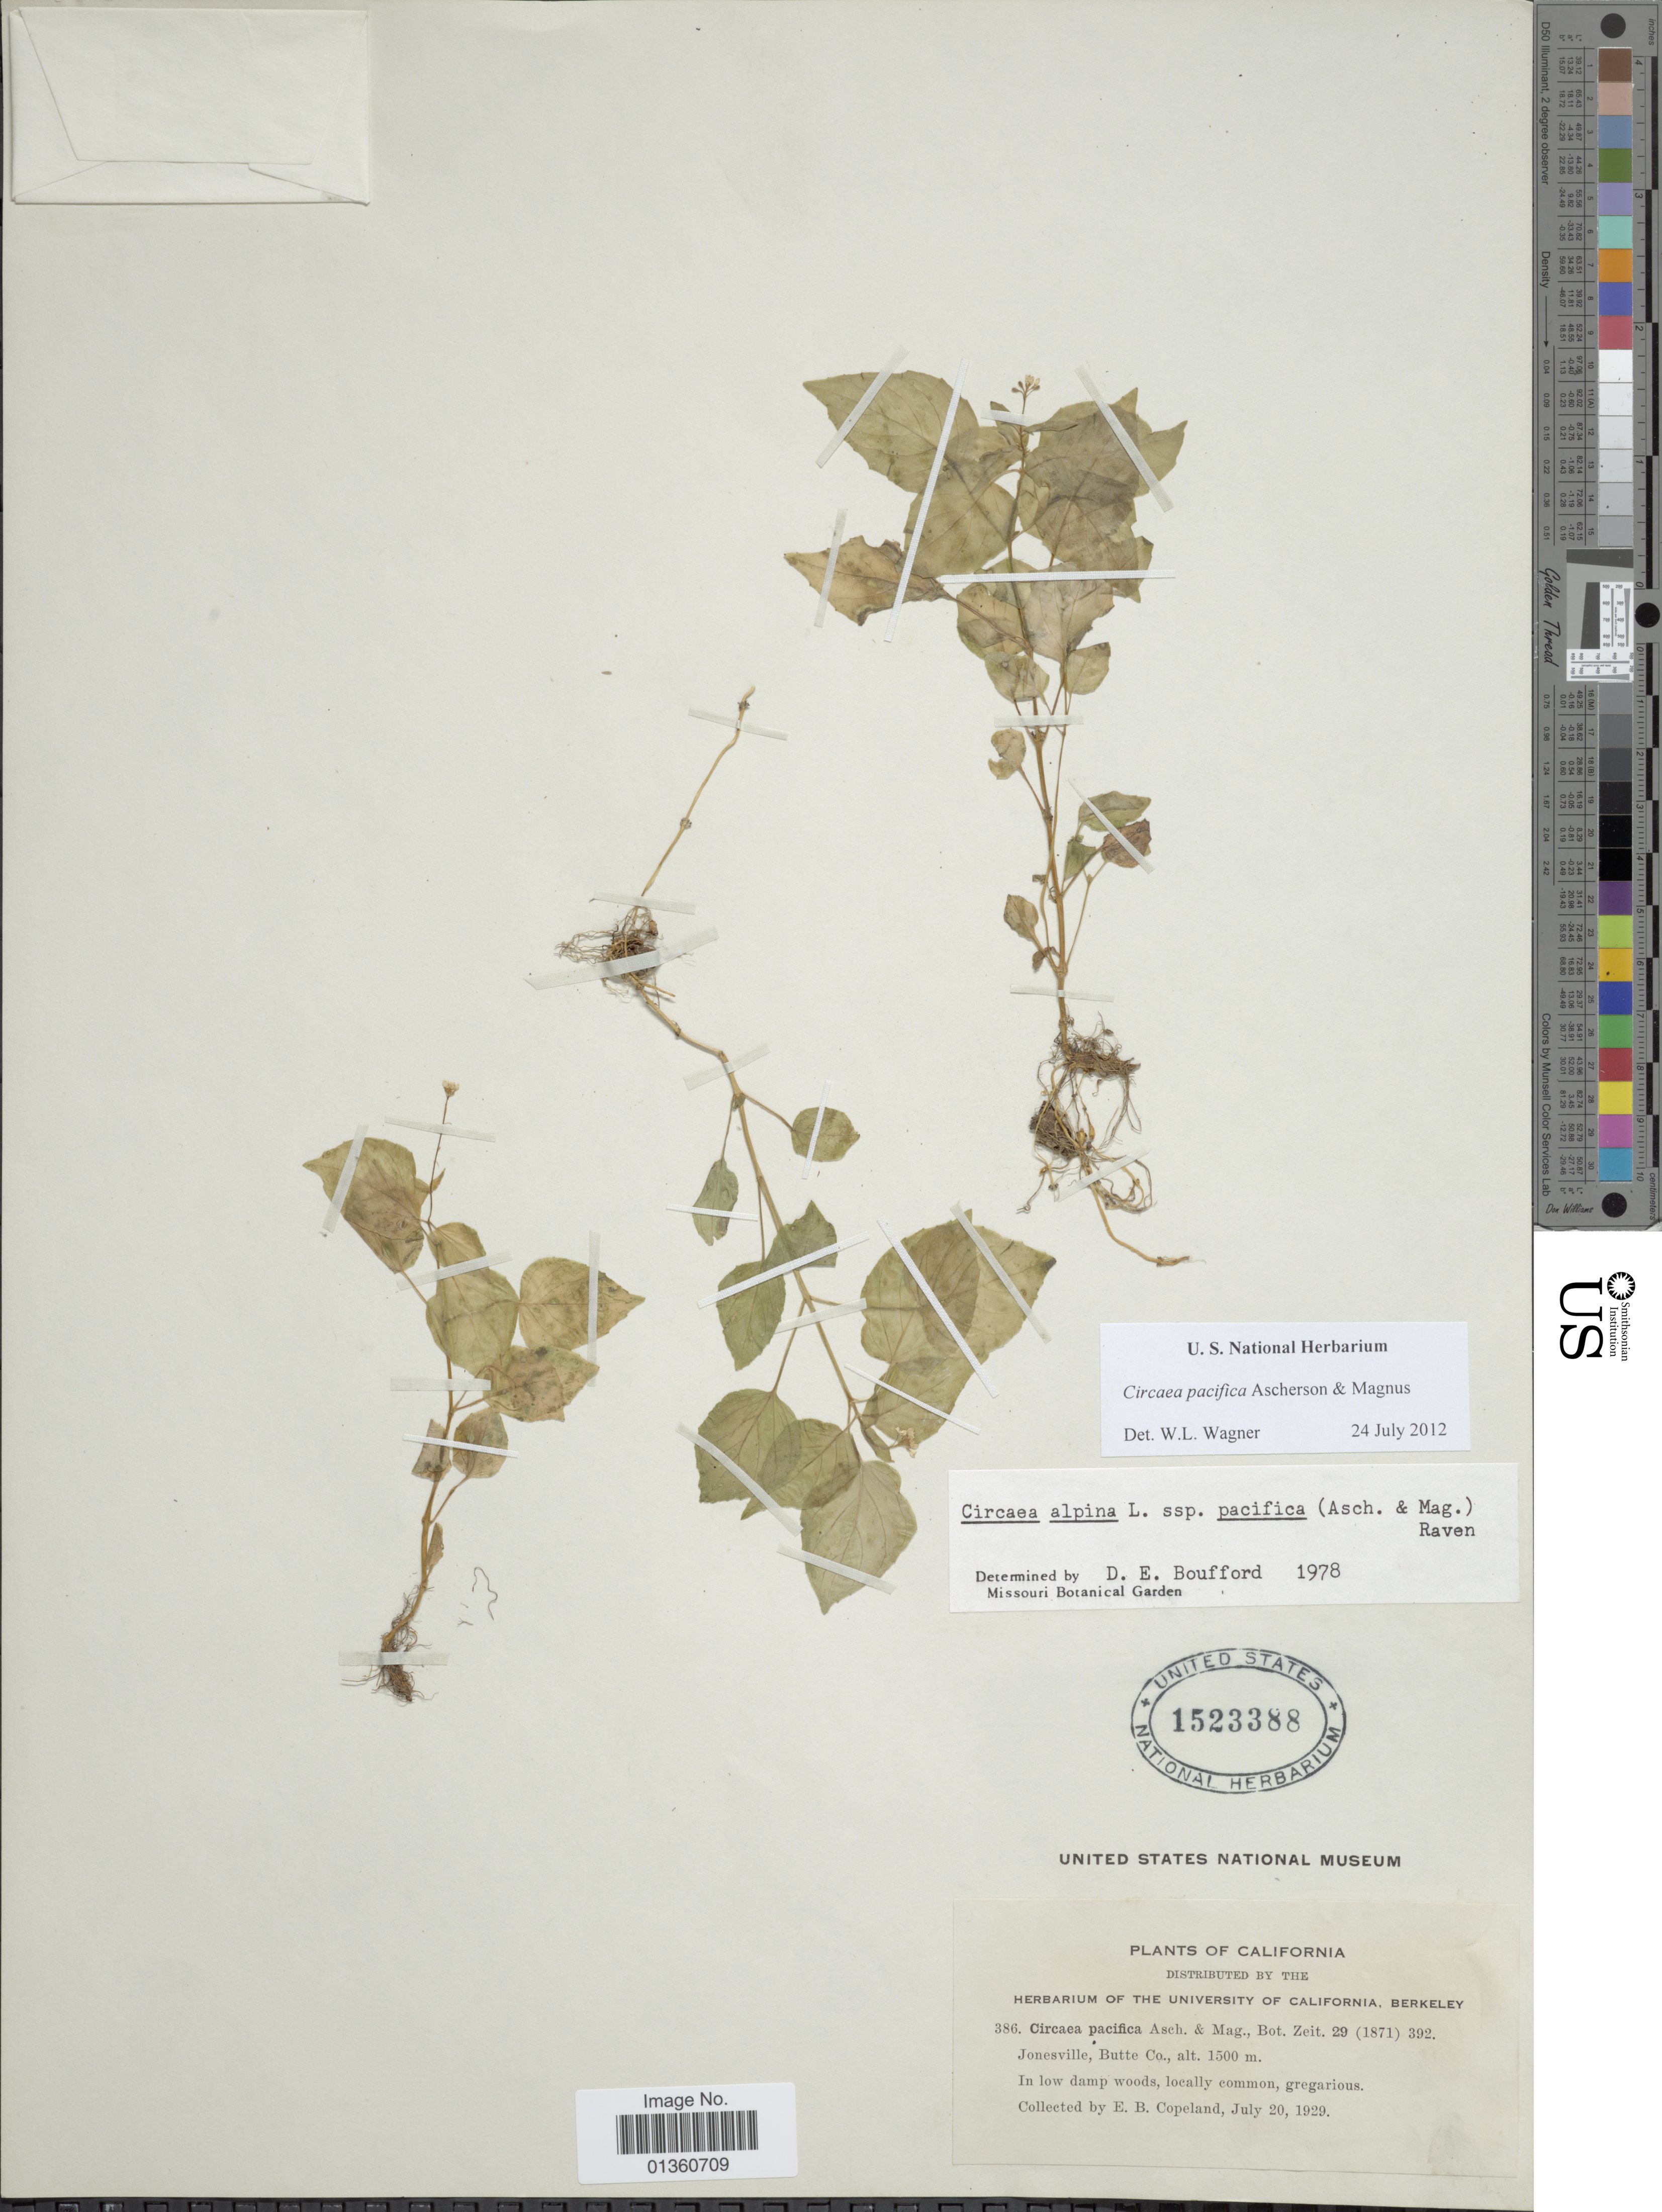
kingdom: Plantae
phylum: Tracheophyta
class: Magnoliopsida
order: Myrtales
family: Onagraceae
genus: Circaea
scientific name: Circaea pacifica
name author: Asch. & Magnus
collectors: E. B. Copeland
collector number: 386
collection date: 1929-07-20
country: United States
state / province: California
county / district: Butte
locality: Jonesville, Butte Co.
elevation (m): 1500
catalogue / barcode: US 1523388